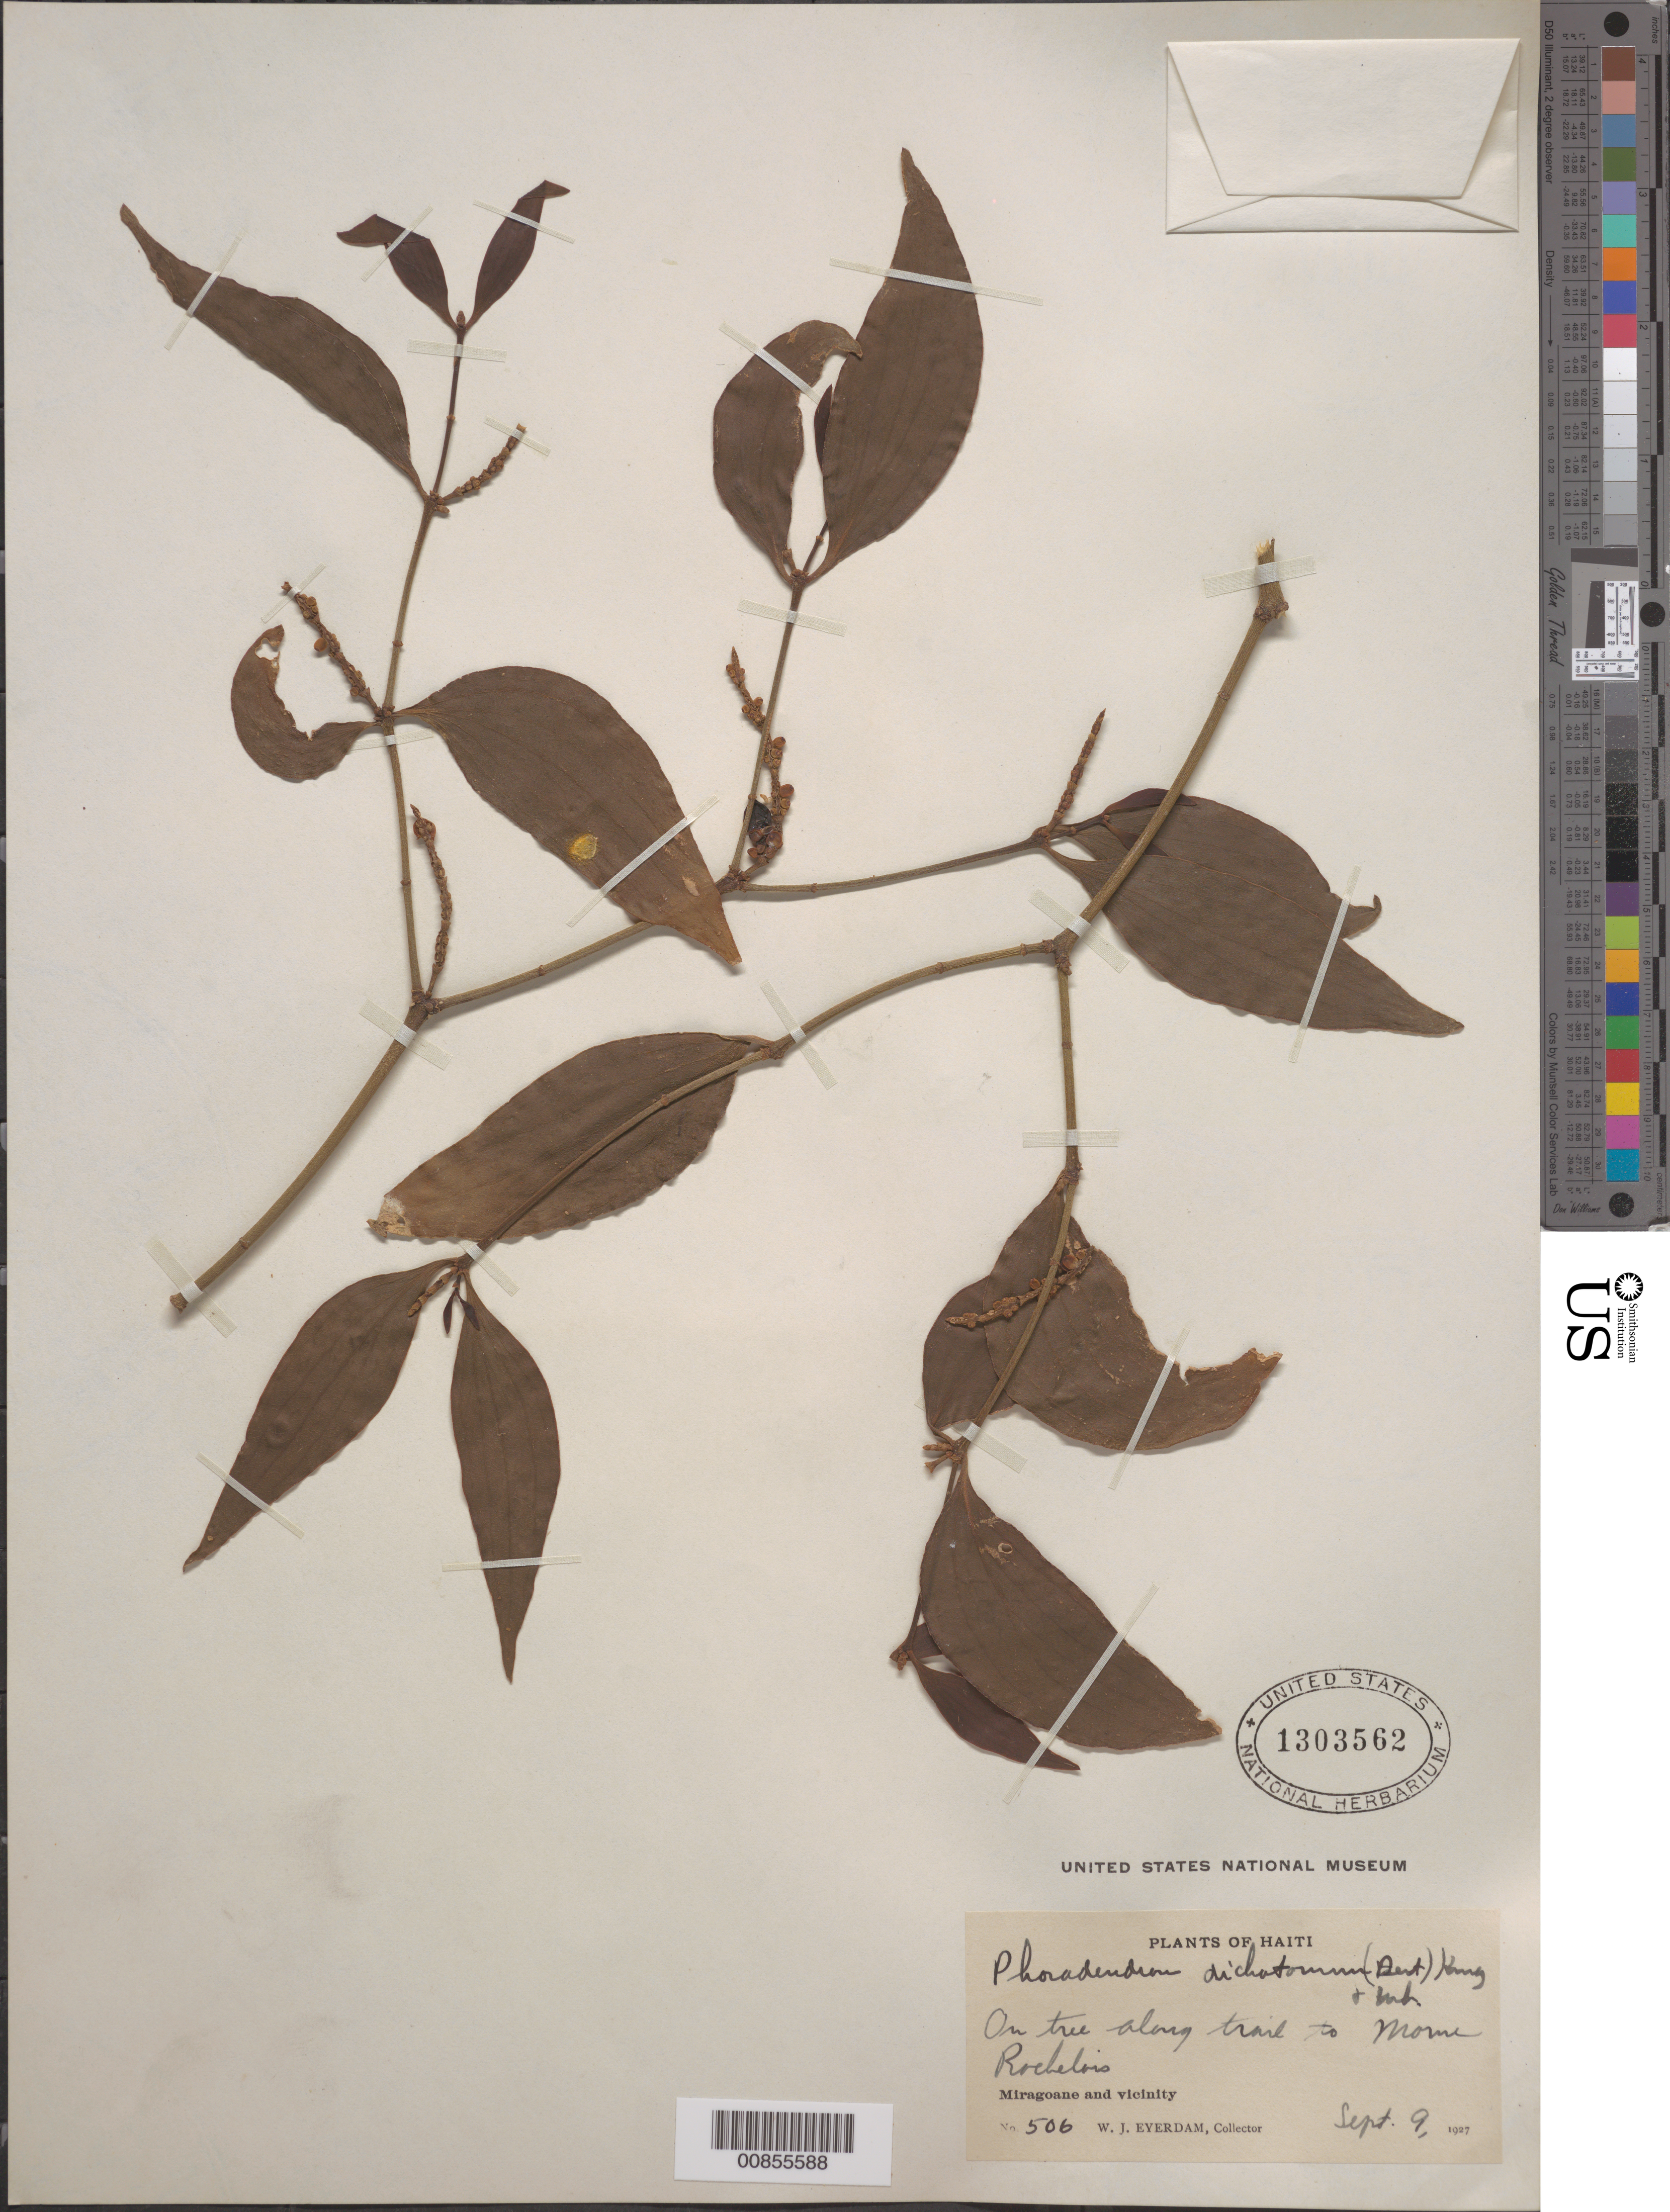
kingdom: Plantae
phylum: Tracheophyta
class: Magnoliopsida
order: Santalales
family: Viscaceae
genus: Phoradendron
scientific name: Phoradendron berteroanum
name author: (DC.) Nutt.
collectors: W. J. Eyerdam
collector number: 506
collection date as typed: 09 Sep 1927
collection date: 1927-09-09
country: Haiti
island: Hispaniola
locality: Along trail to Morne Rochelois. Miragoane and vicinity.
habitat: On tree.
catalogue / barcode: US 1303562